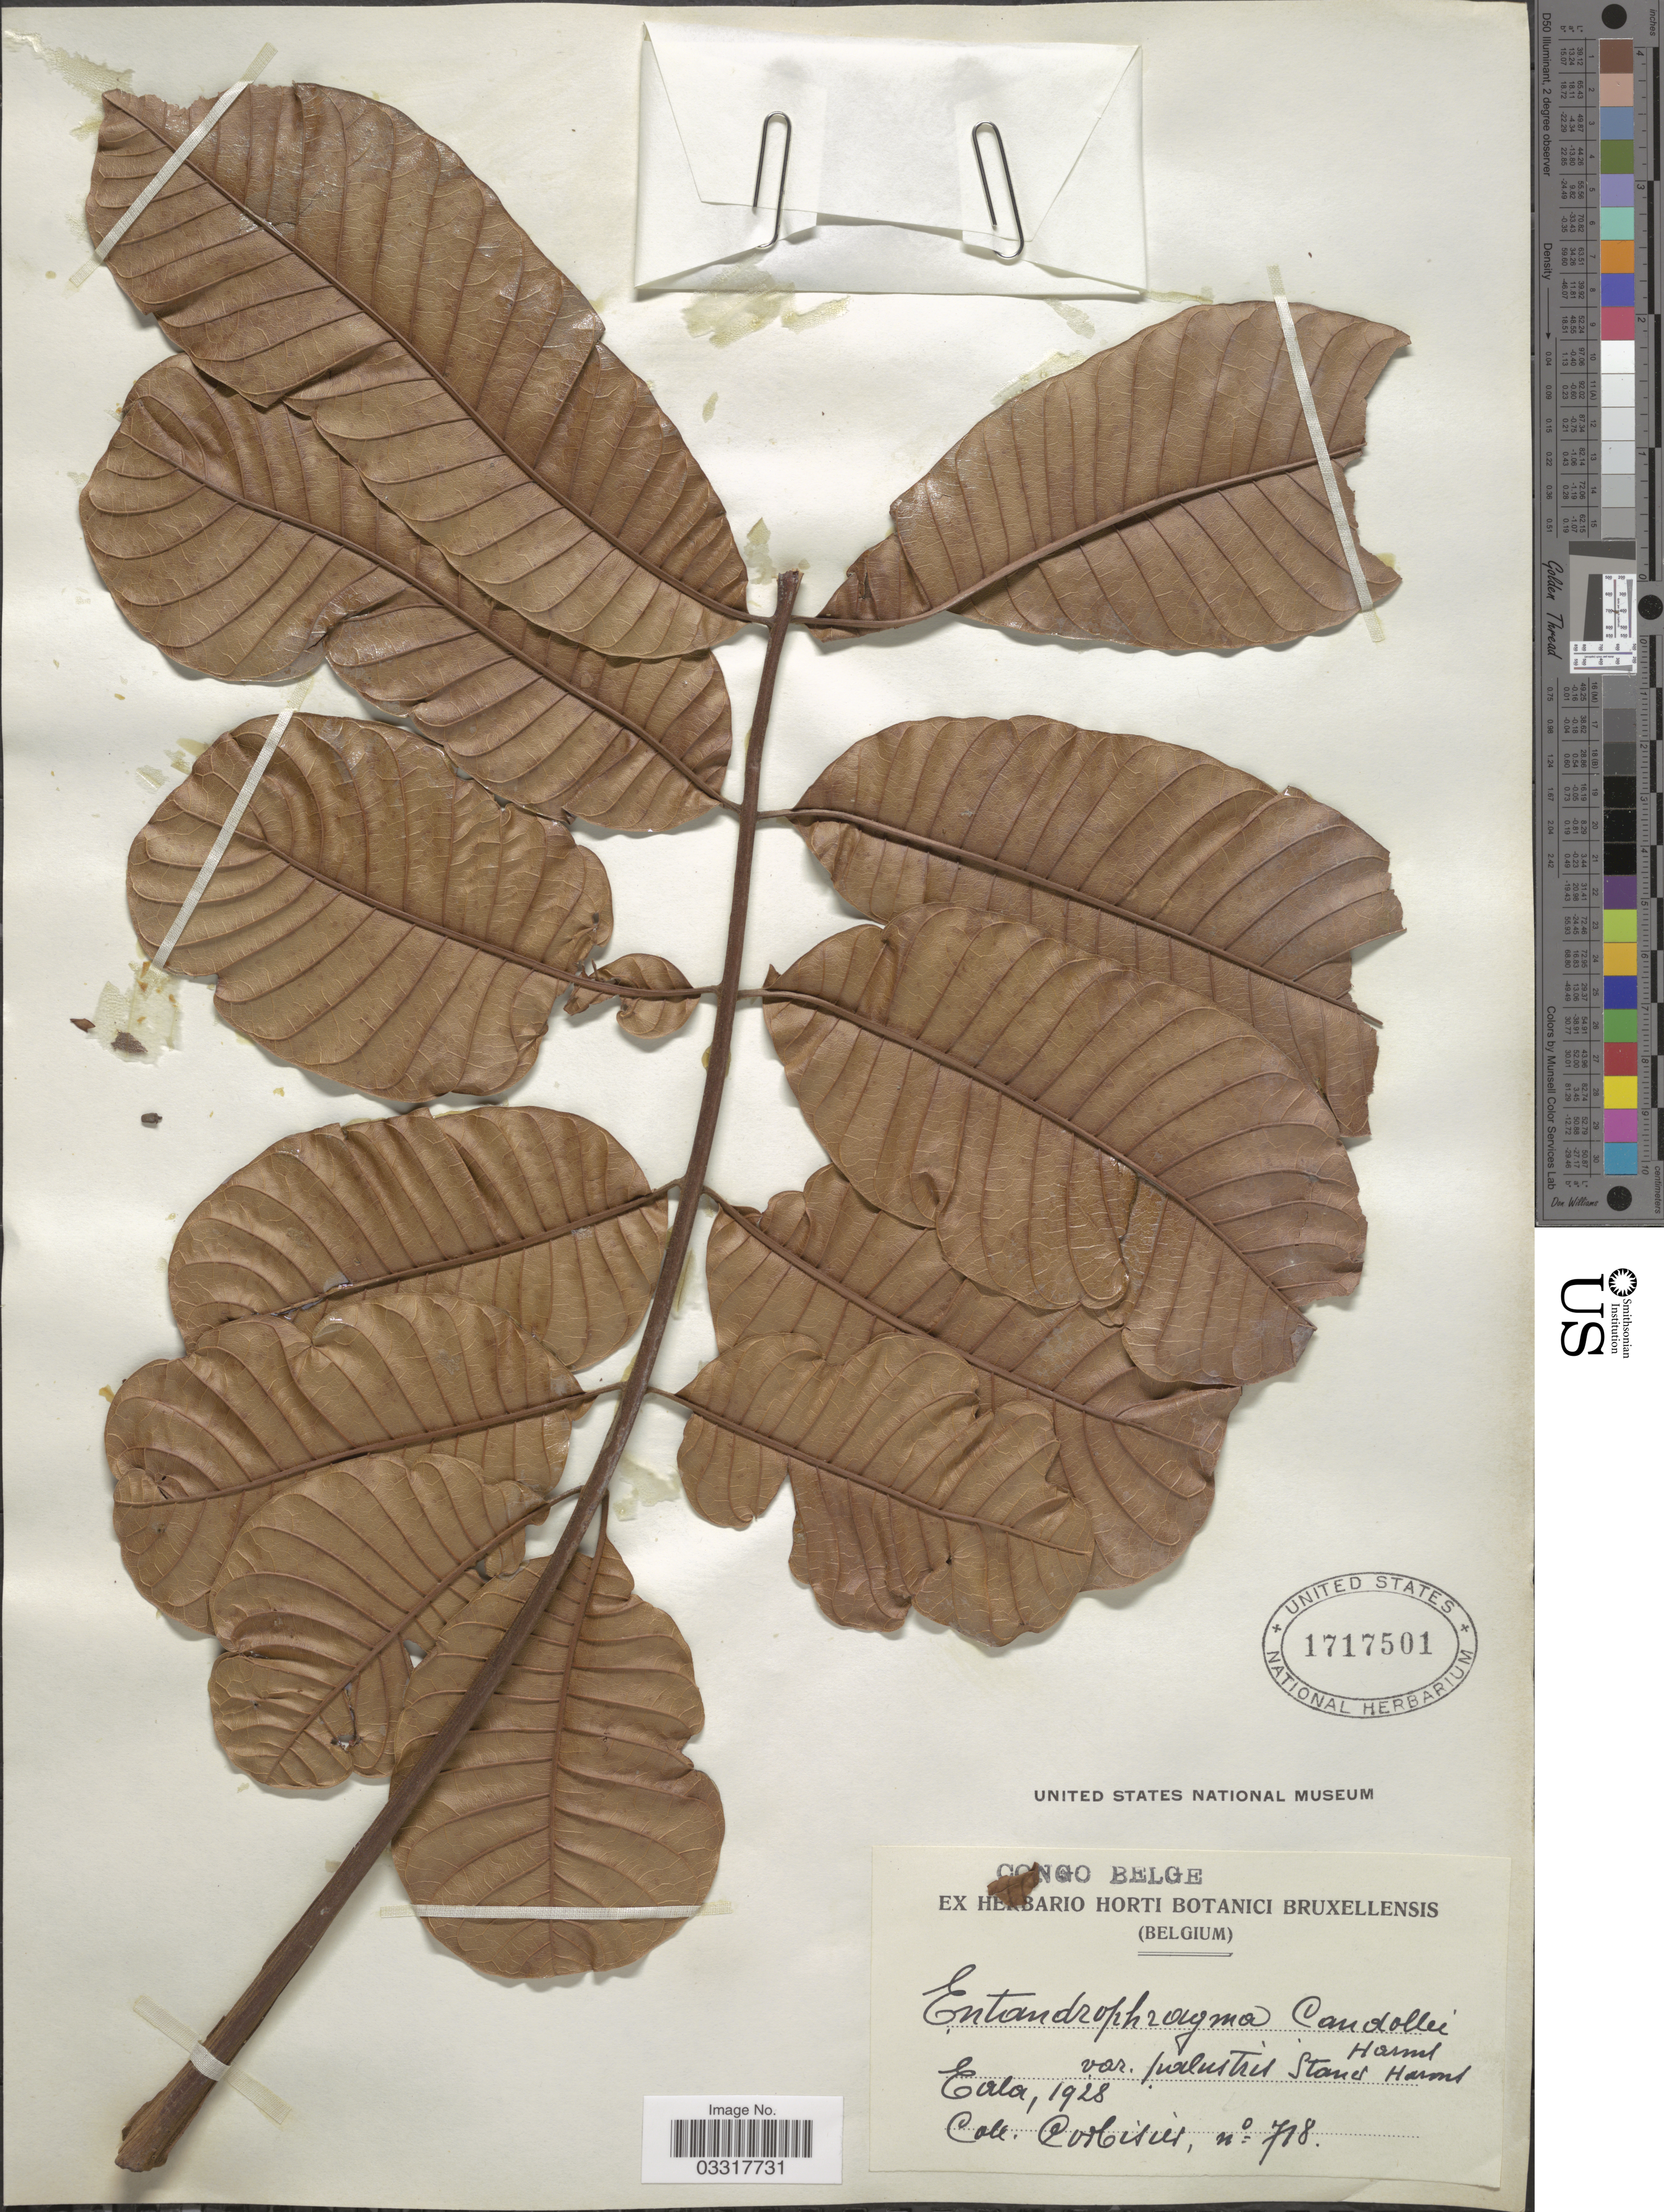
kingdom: Plantae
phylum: Tracheophyta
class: Magnoliopsida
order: Sapindales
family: Meliaceae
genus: Entandrophragma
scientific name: Entandrophragma candollei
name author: Harms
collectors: -. Corbisier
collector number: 718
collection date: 1928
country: Congo, Democratic Republic of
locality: Congo Belge, Eala.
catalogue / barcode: US 1717501